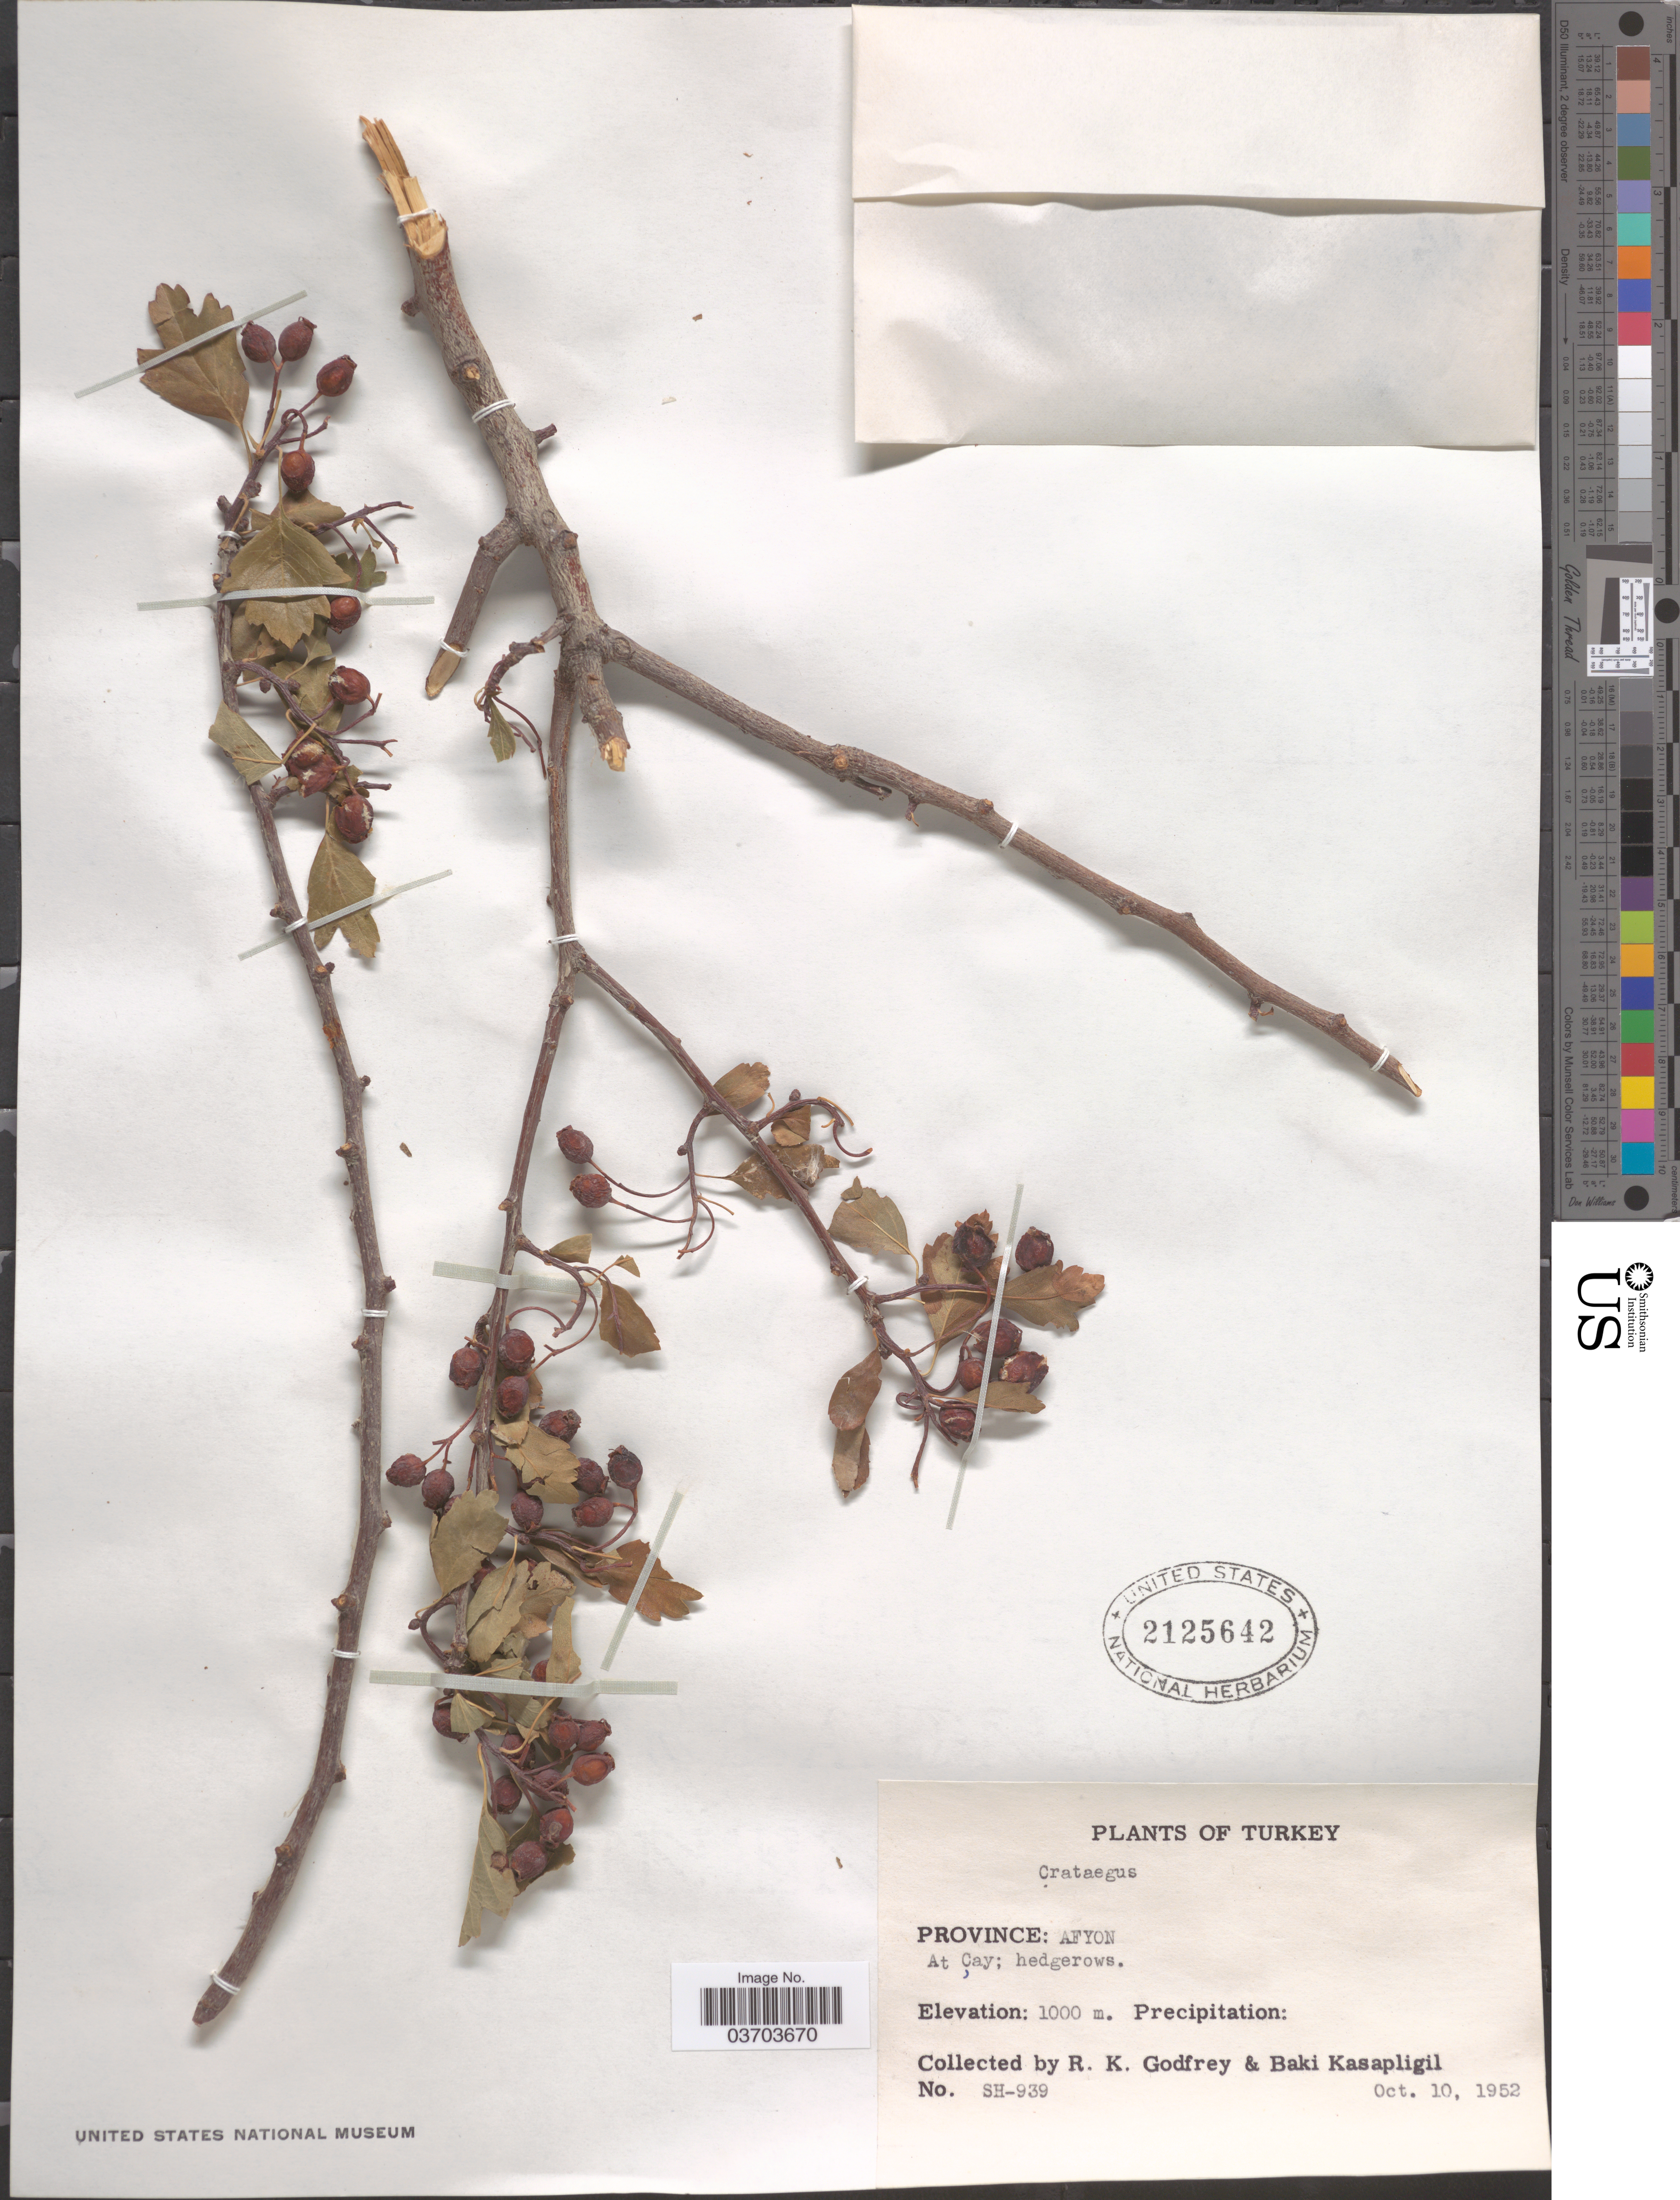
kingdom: Plantae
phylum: Tracheophyta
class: Magnoliopsida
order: Rosales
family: Rosaceae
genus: Crataegus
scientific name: Crataegus sp.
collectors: R. K. Godfrey & B. Kasapligil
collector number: SH-939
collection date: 1952-10-10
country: Turkey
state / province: Afyonkarahisar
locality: Province: Afyon. At Cay.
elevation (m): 1000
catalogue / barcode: US 2125642